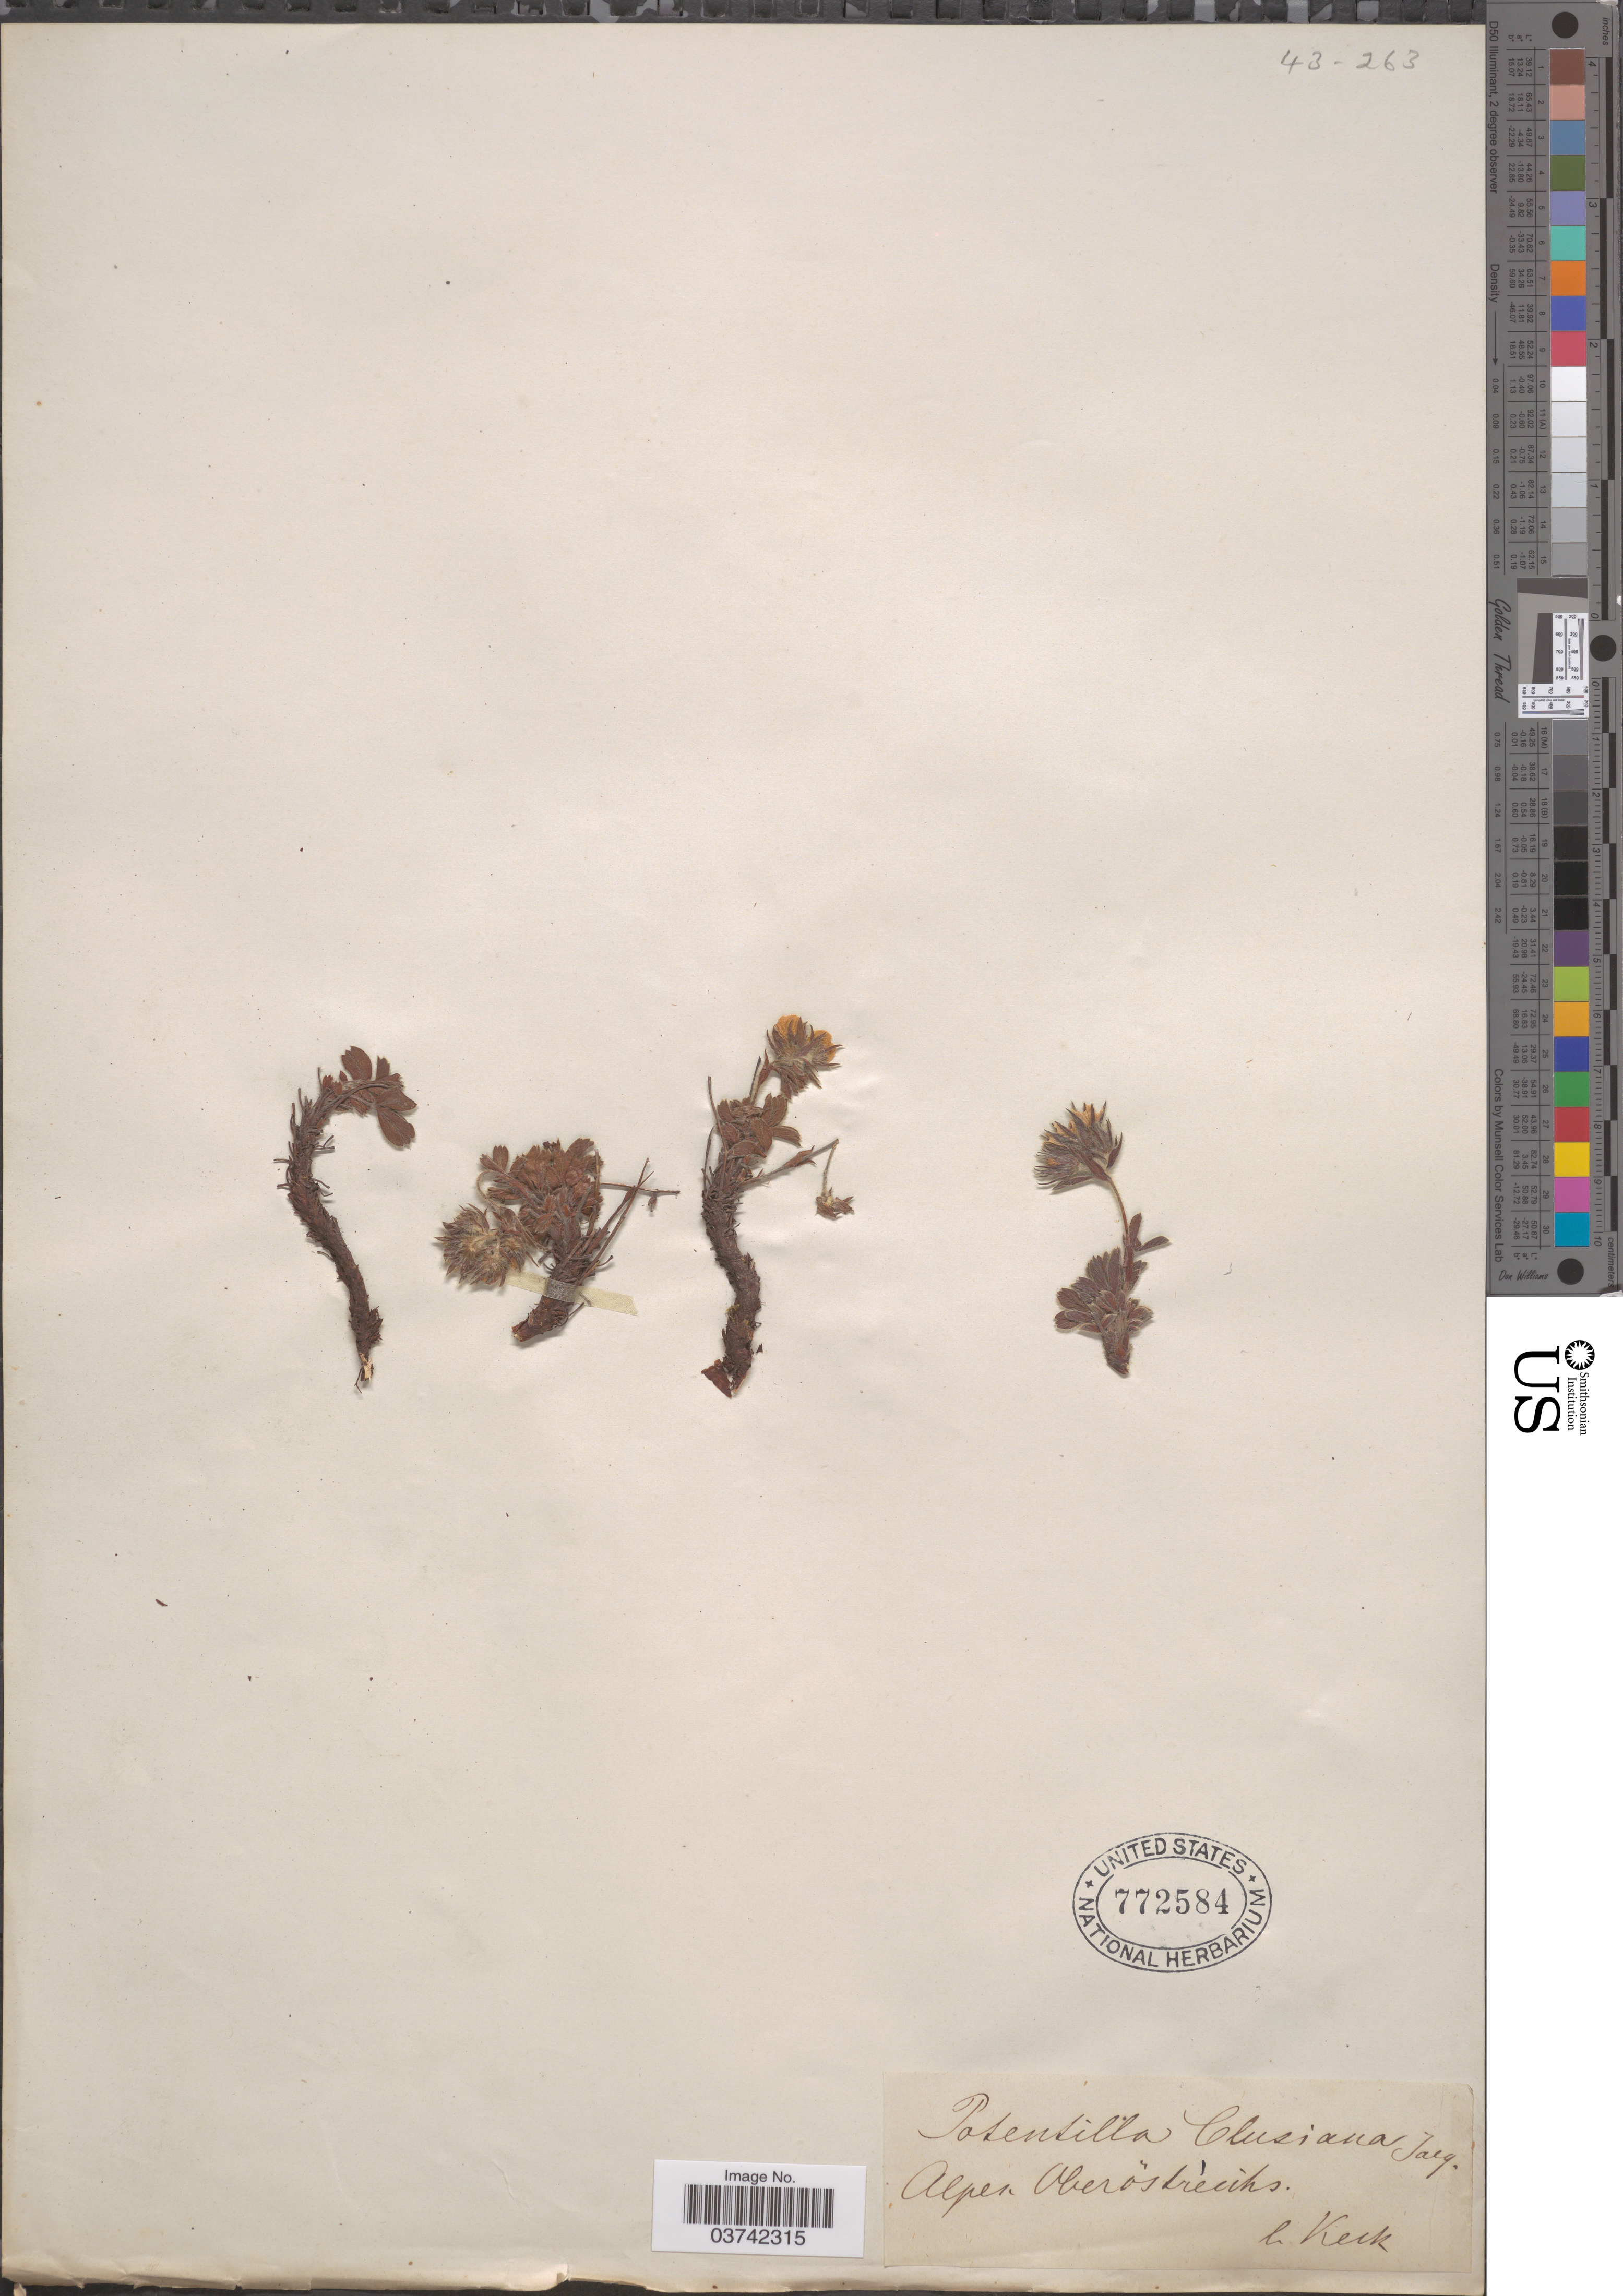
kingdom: Plantae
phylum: Tracheophyta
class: Magnoliopsida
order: Rosales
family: Rosaceae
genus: Potentilla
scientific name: Potentilla clusiana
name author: Jacq.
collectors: -- Keck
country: Austria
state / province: Oberosterreich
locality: Alpen Oberöstreichs.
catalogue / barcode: US 772584